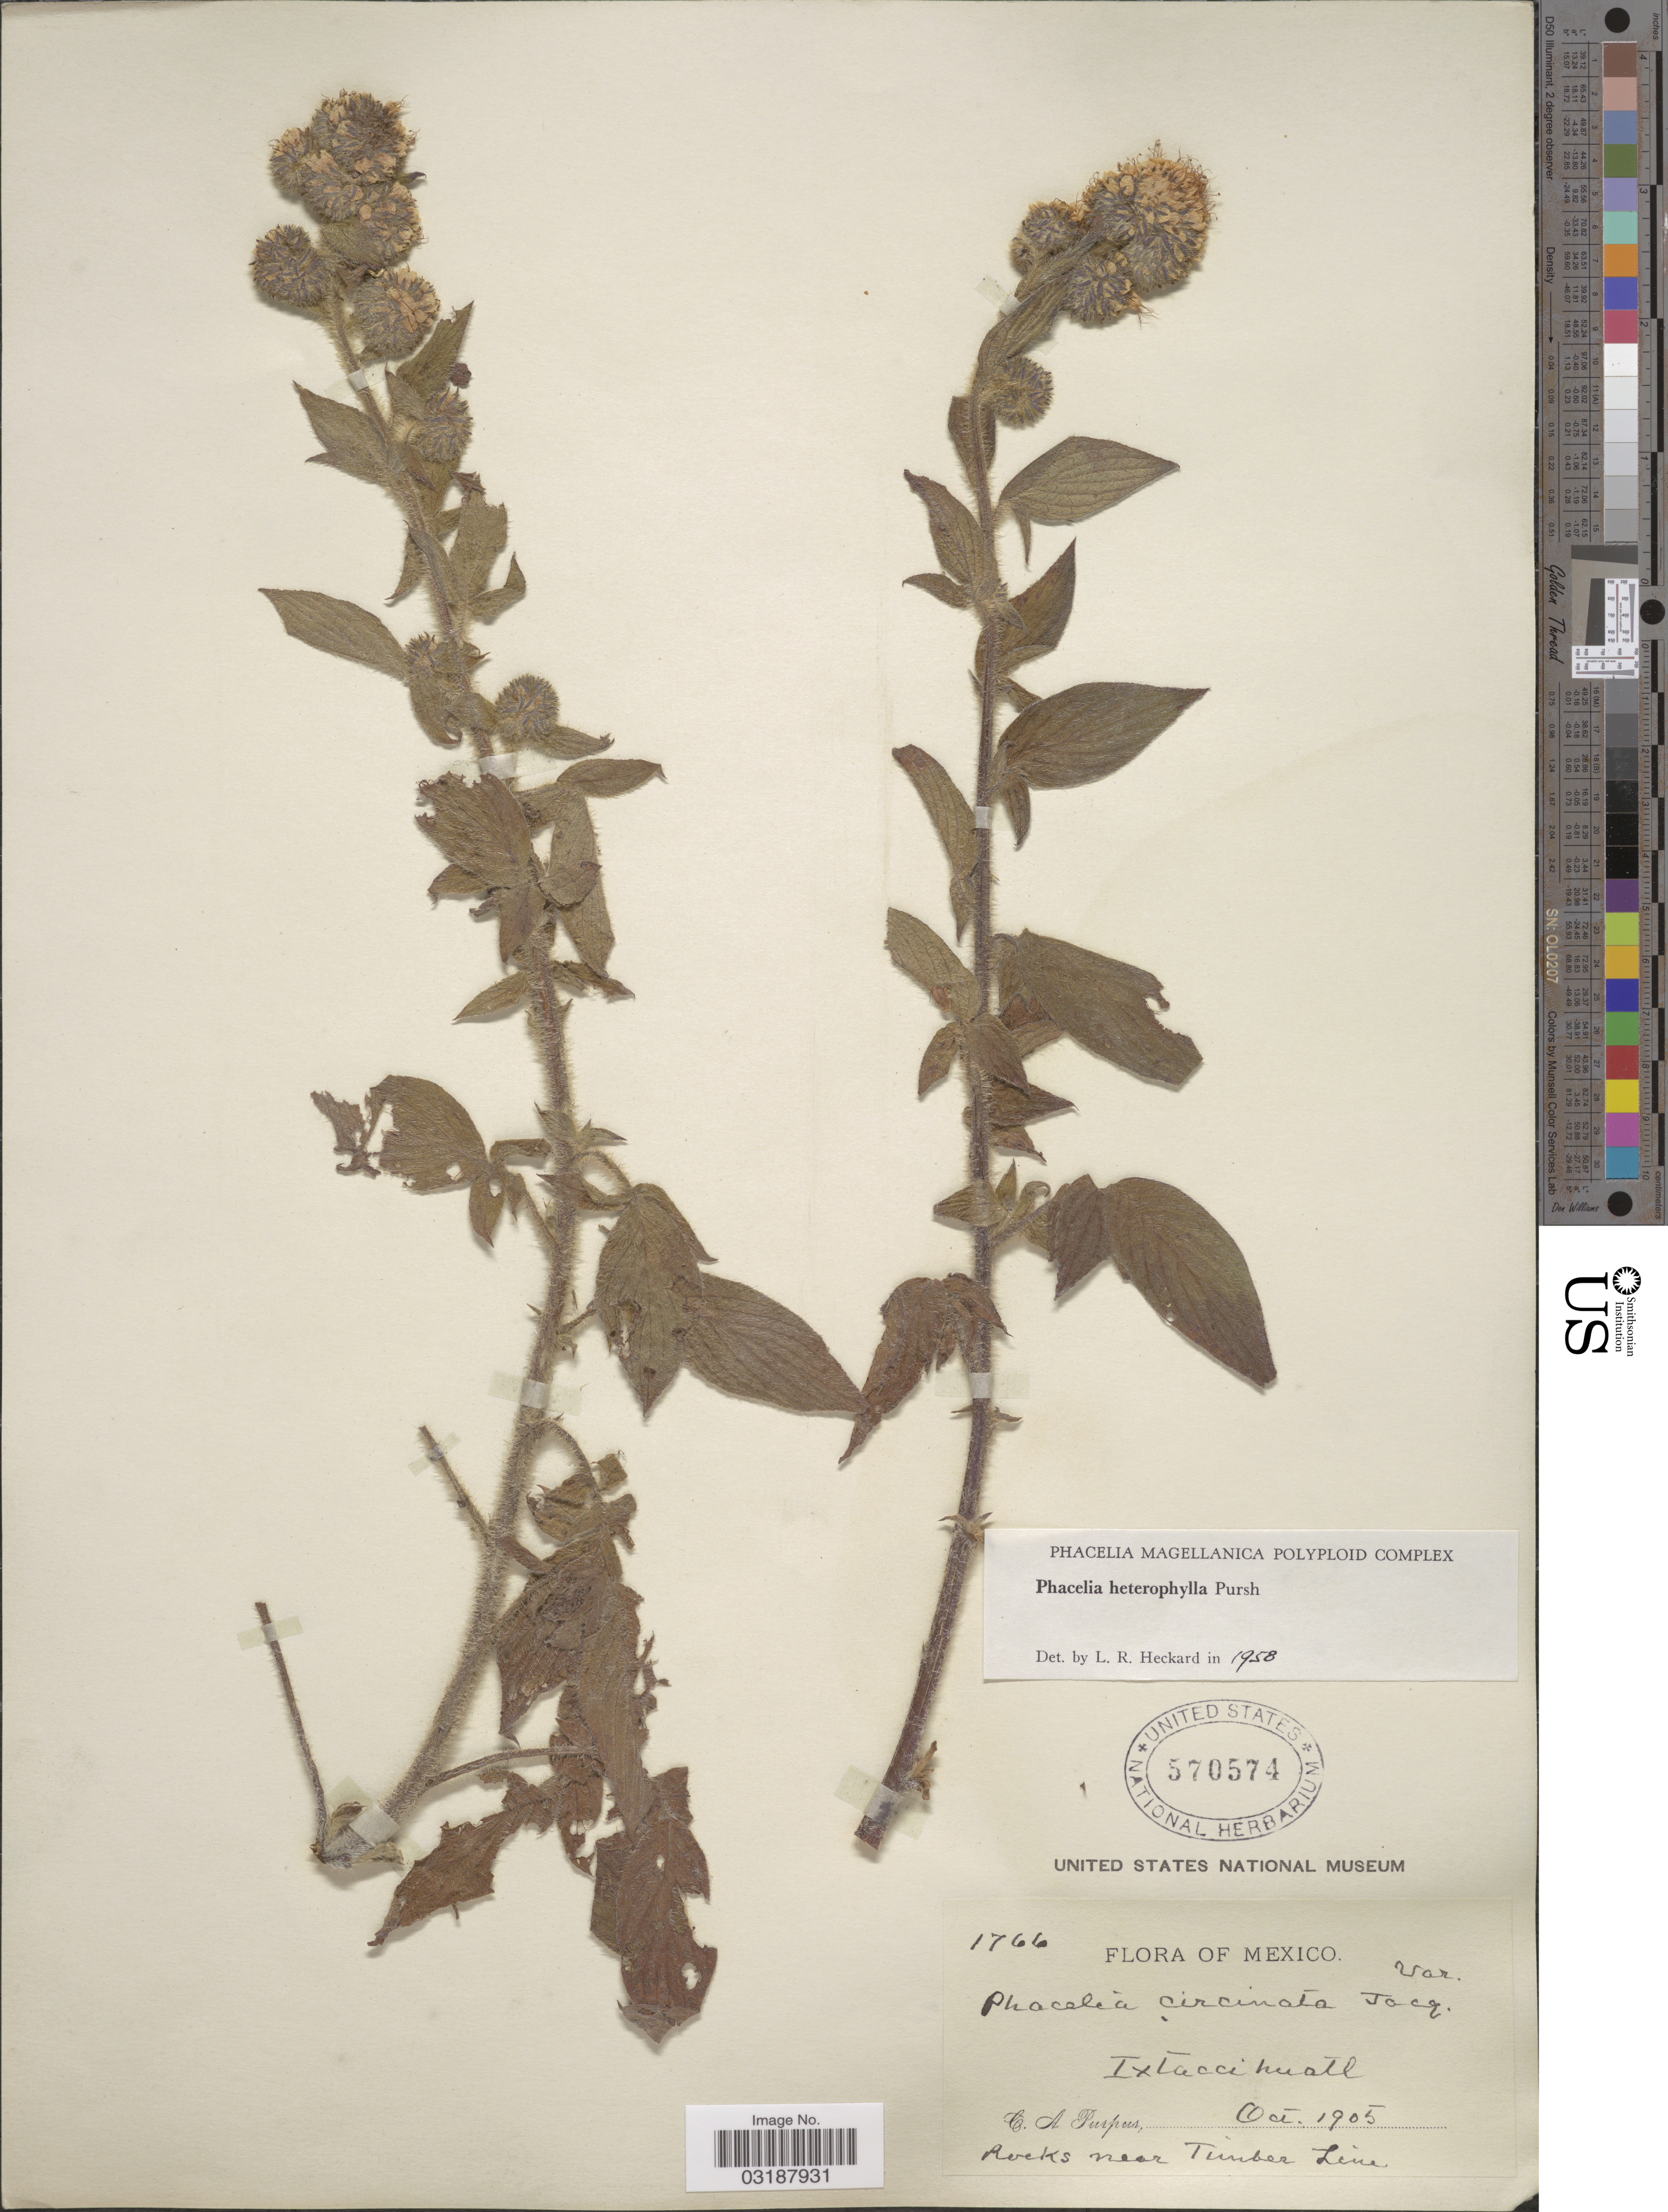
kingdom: Plantae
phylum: Tracheophyta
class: Magnoliopsida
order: Boraginales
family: Hydrophyllaceae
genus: Phacelia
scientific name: Phacelia heterophylla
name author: Pursh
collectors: C. A. Purpus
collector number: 1766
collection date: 1905-10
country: Mexico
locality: Ixtaccihuatl. Rocks near Timber Line.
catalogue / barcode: US 570574